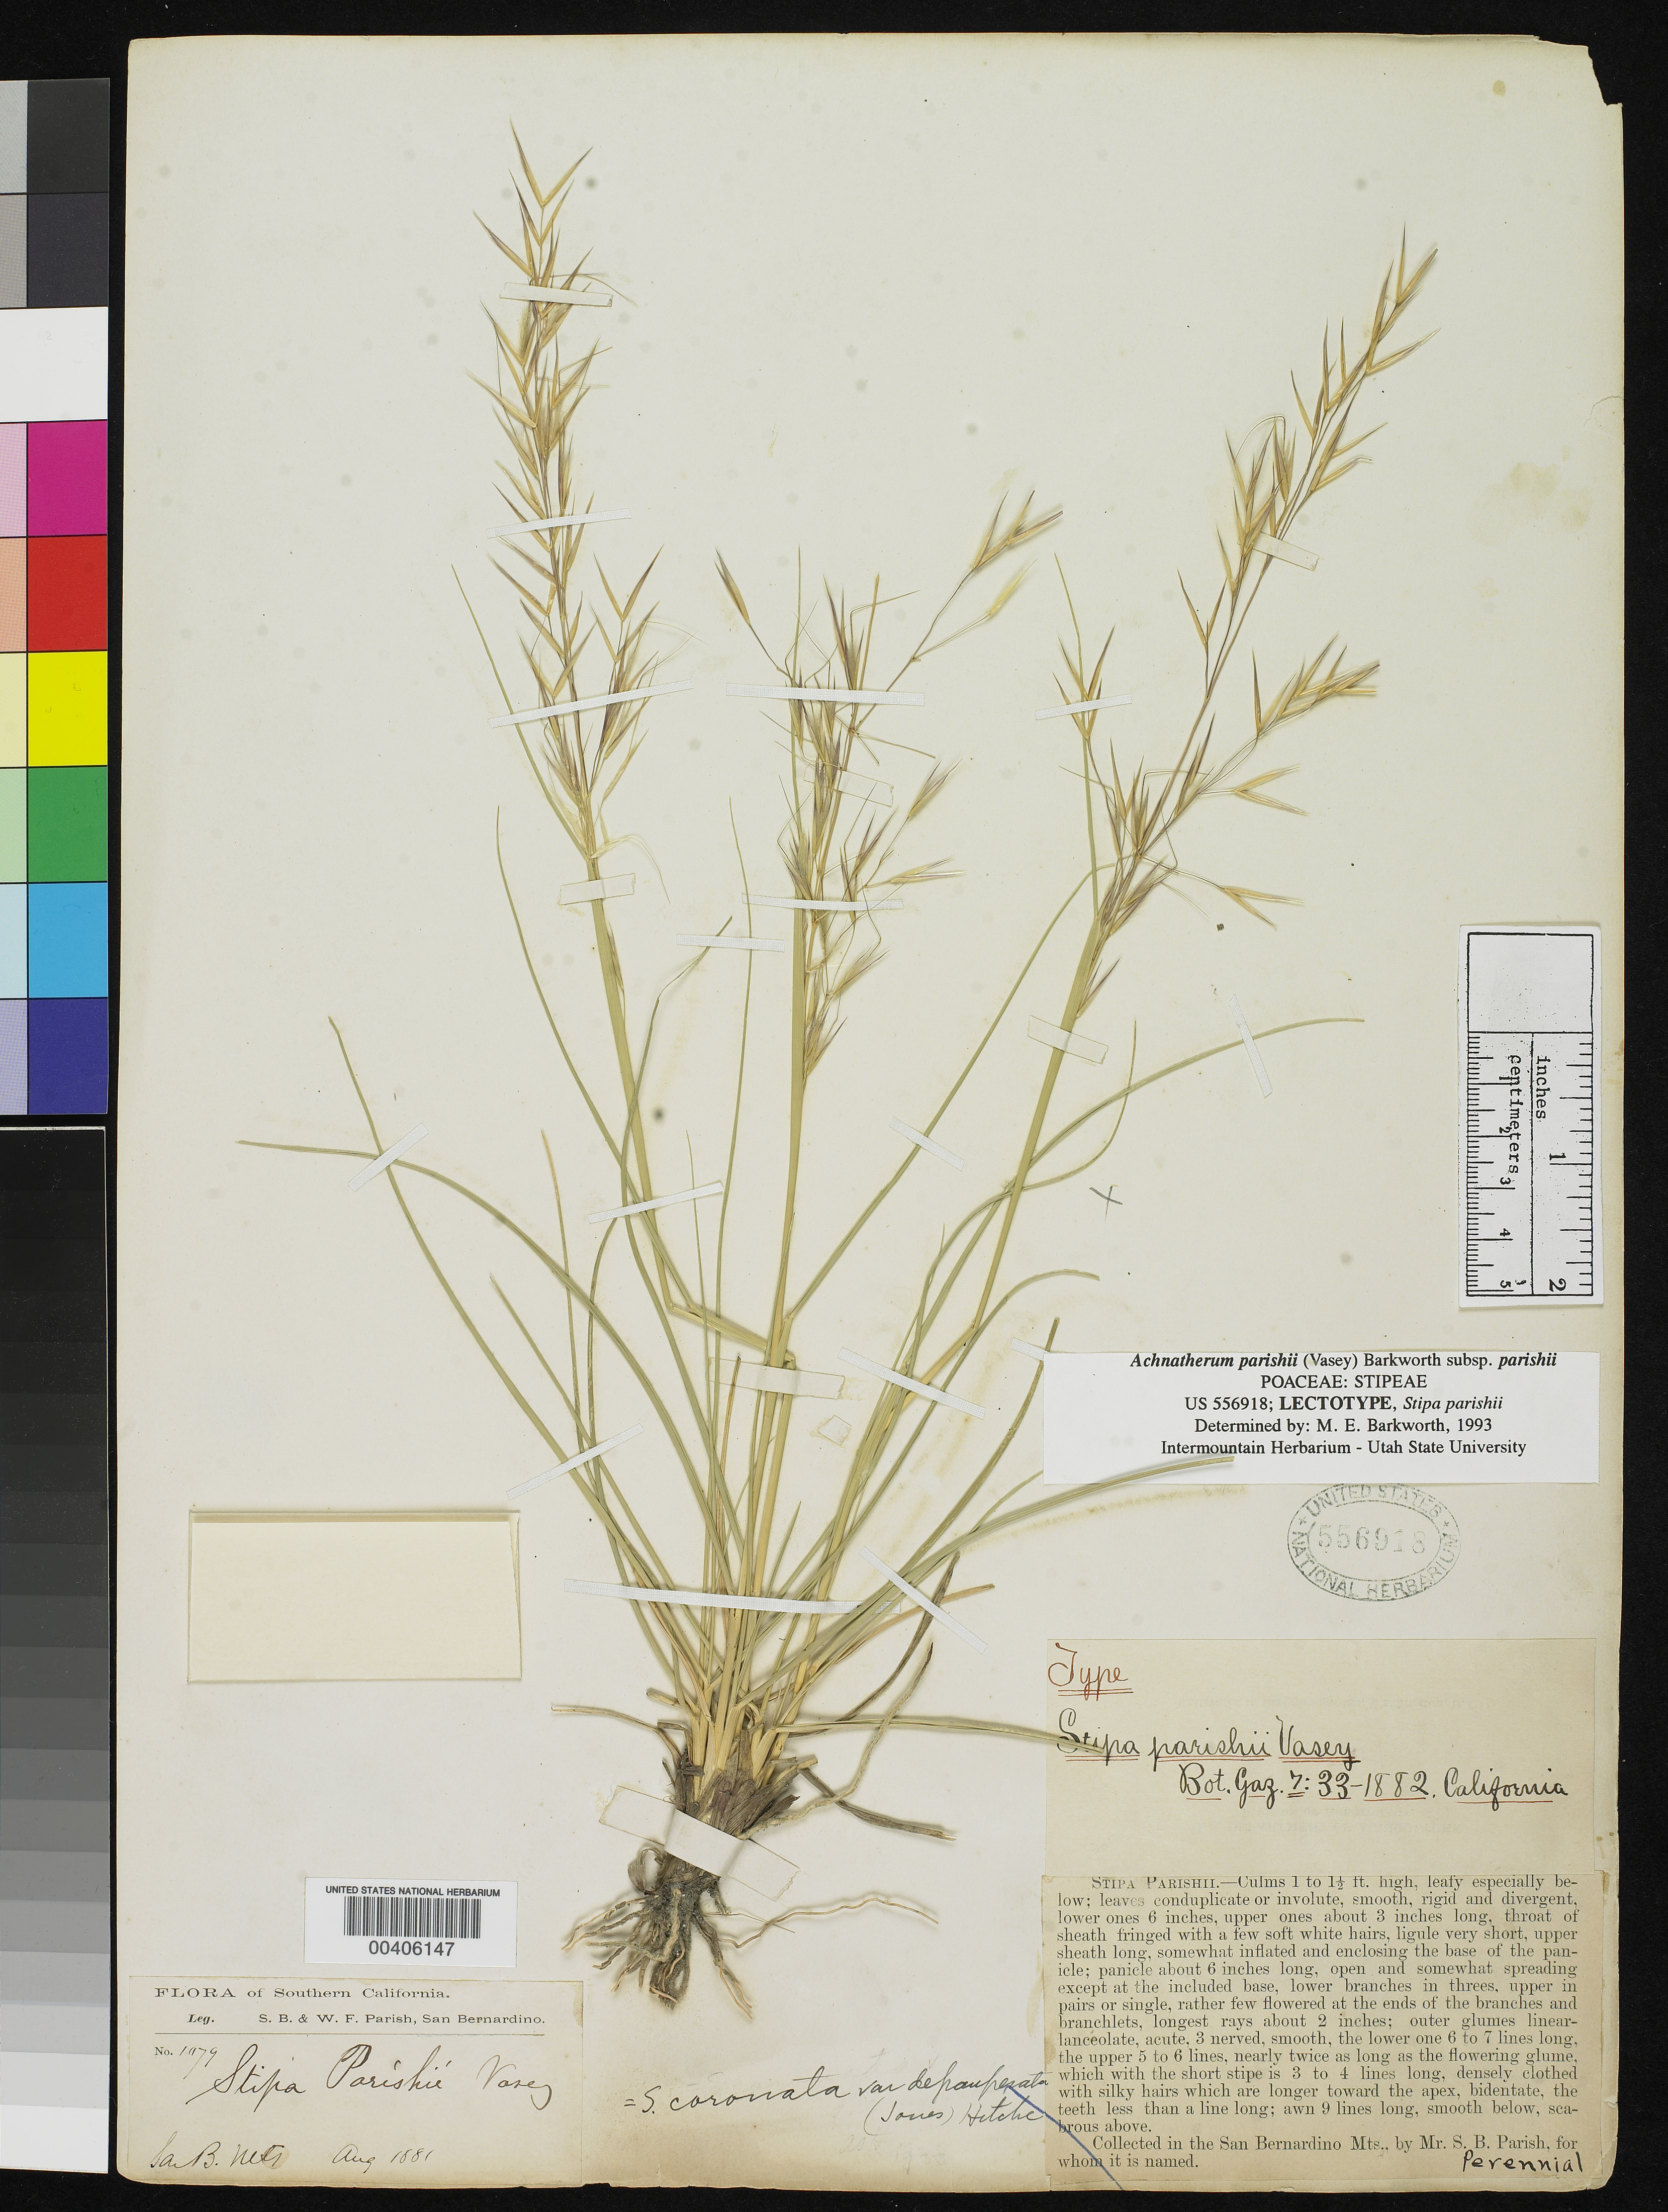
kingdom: Plantae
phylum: Tracheophyta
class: Liliopsida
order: Poales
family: Poaceae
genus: Stipa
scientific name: Stipa parishii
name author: Vasey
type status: Type Collection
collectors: S. B. Parish & W. F. Parish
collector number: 1079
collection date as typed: Aug 1881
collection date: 1881-08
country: United States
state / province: California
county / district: San Bernardino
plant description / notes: Specimen annotated as "lectotype" by M. Barkworth (1993). Protologue does not cite collection number, collection date or precise locality and specimens are probably syntypes.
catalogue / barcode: US 556918